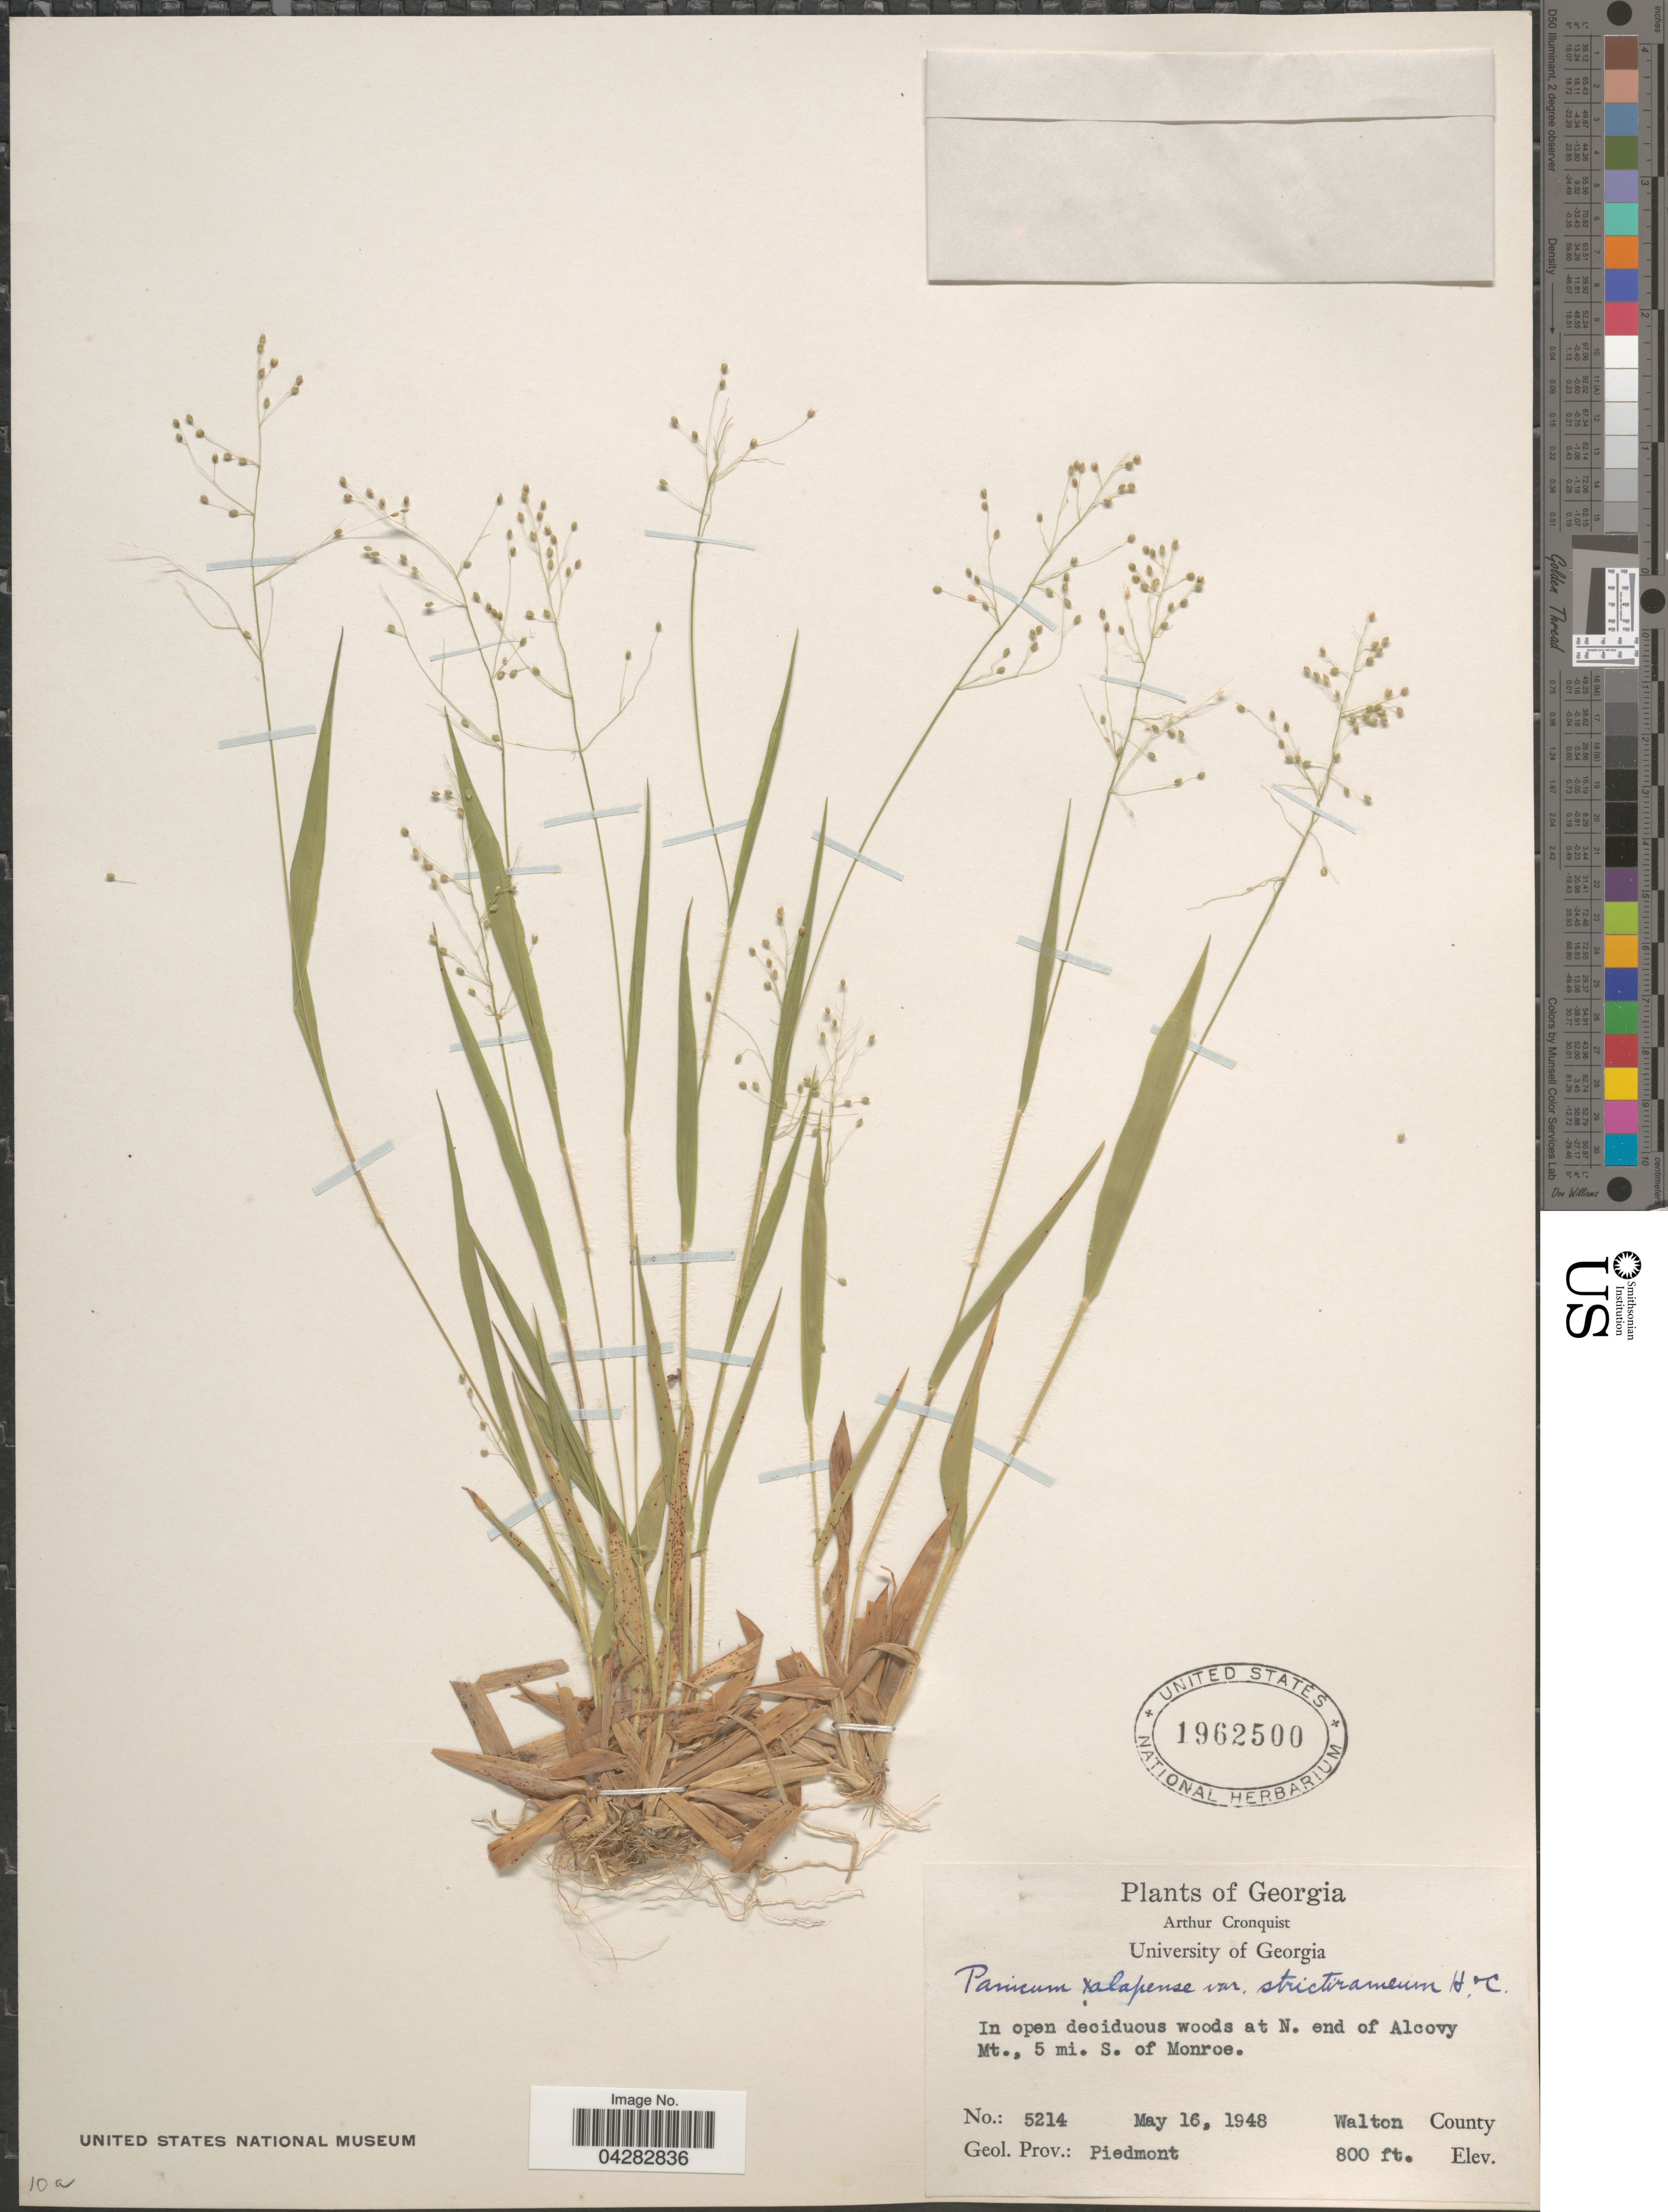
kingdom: Plantae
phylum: Tracheophyta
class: Liliopsida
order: Poales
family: Poaceae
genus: Dichanthelium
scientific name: Dichanthelium laxiflorum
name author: (Lam.) Gould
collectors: A. J. Cronquist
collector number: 5214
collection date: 1948-05-16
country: United States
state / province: Georgia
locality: In open deciduous woods at N. end of Alcovy Mt., 5 mi. S. of Monroe. Walton County. Geol. Prov.: Piedmont.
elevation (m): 244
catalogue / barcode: US 1962500